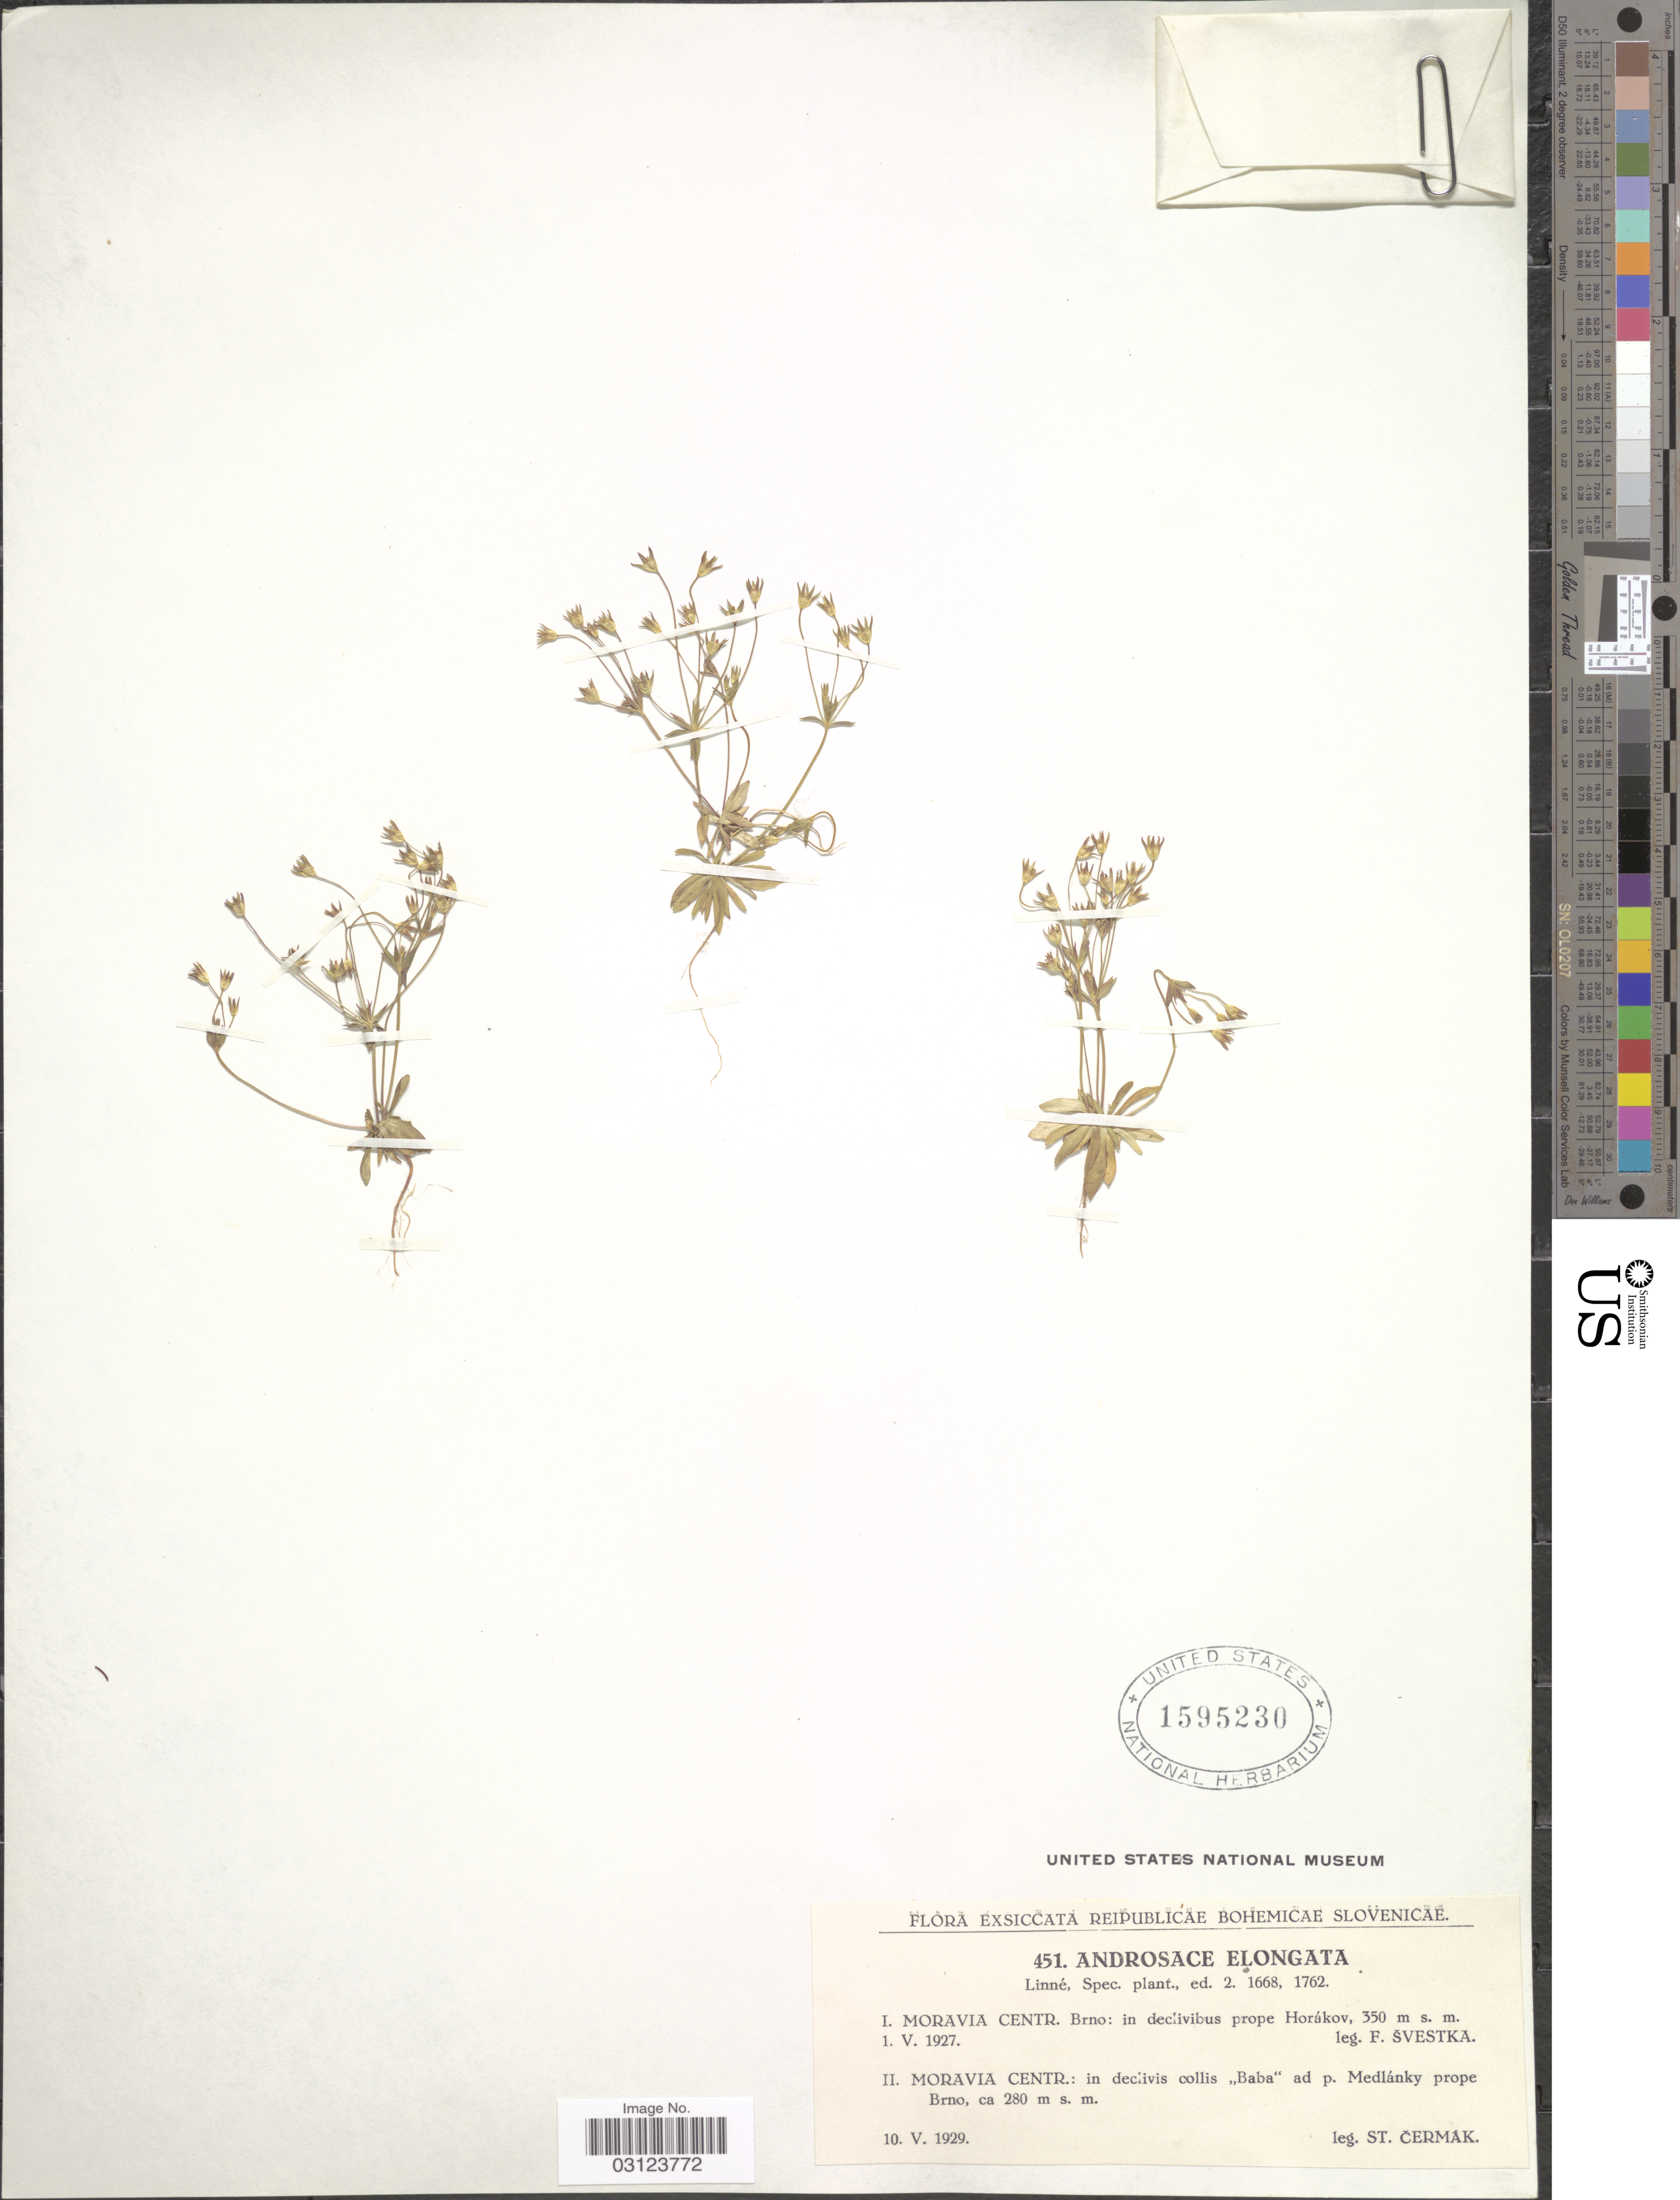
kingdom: Plantae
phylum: Tracheophyta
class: Magnoliopsida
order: Ericales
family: Primulaceae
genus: Androsace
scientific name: Androsace elongata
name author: L.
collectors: S. Čermak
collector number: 451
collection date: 1929-05-10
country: Czechia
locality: Reipublicae Bohemicae Slovenicae. Moravia Centr. Brno: in declivibus collis "Barba" ad p.Medlánky prope Brno.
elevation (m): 280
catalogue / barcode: US 1595230-2